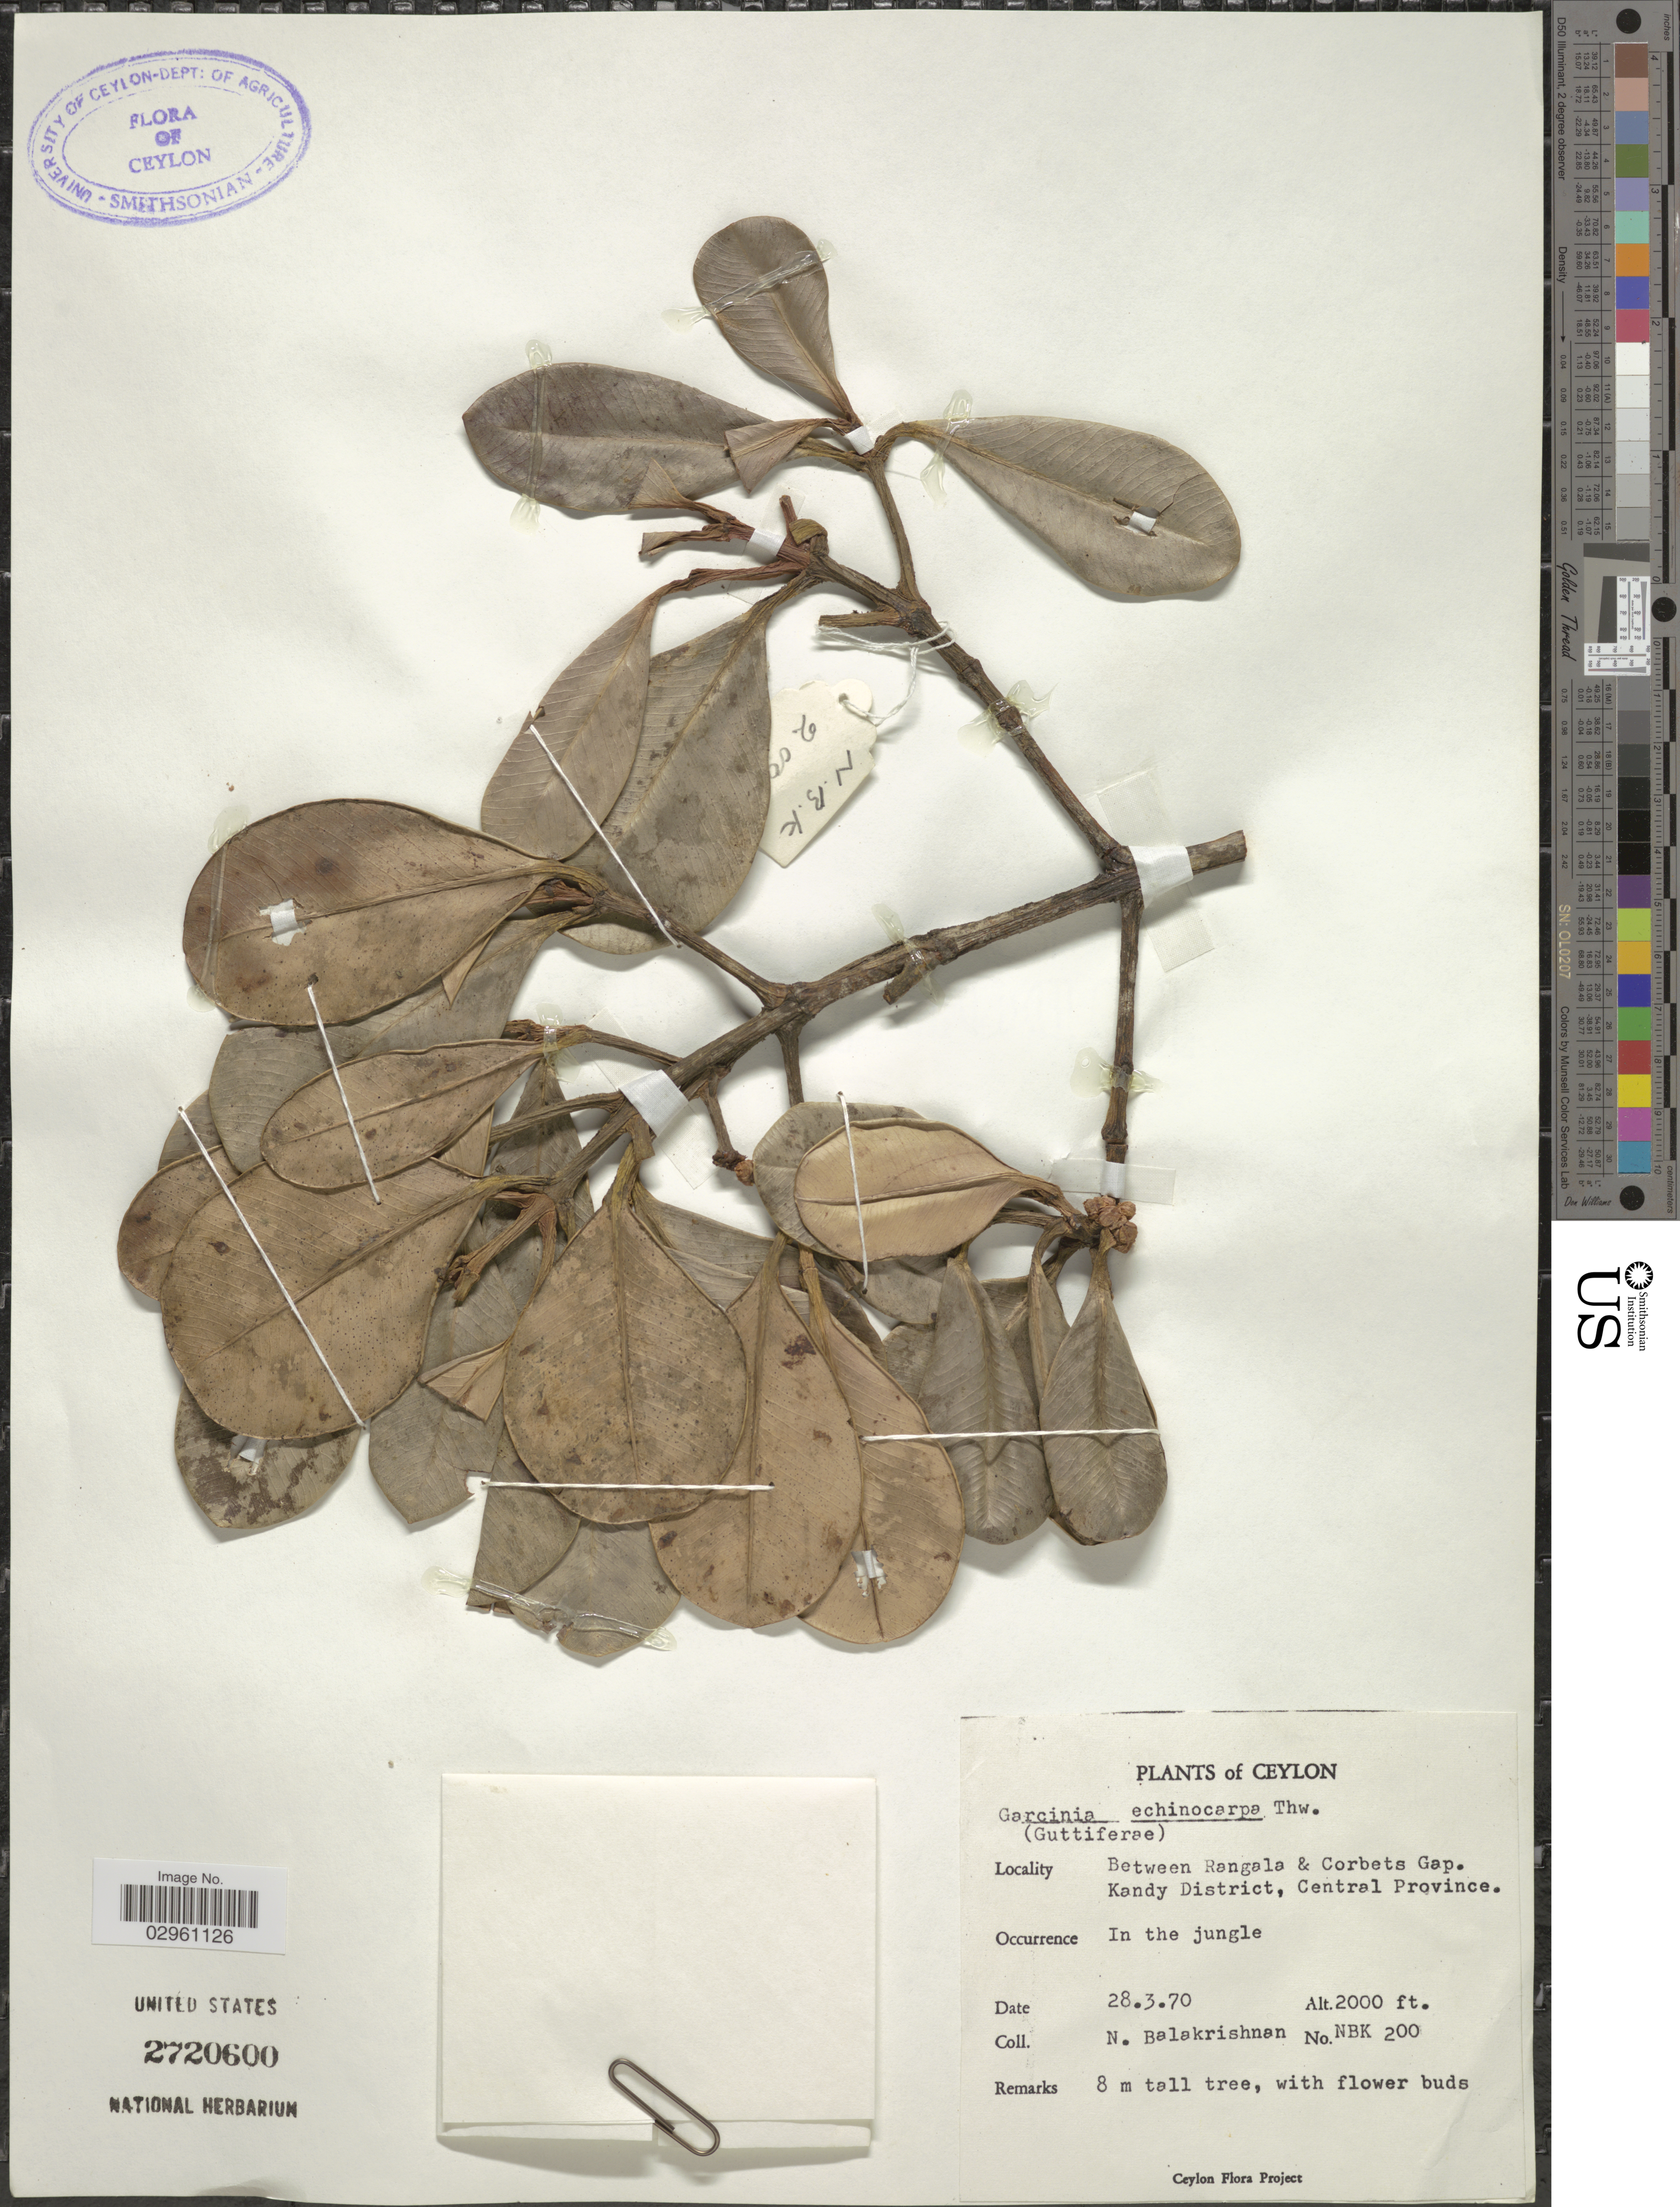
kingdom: Plantae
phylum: Tracheophyta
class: Magnoliopsida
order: Malpighiales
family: Clusiaceae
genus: Garcinia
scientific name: Garcinia echinocarpa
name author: Thwaites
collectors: N. Balakrishnan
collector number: NBK200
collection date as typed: Transcribed d/m/y: 28/3/70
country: Sri Lanka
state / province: Central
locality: Ceylon. Between Rangala & Corbets Gap. Kandy District, Central Province. In the jungle.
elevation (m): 610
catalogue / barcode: US 2720600